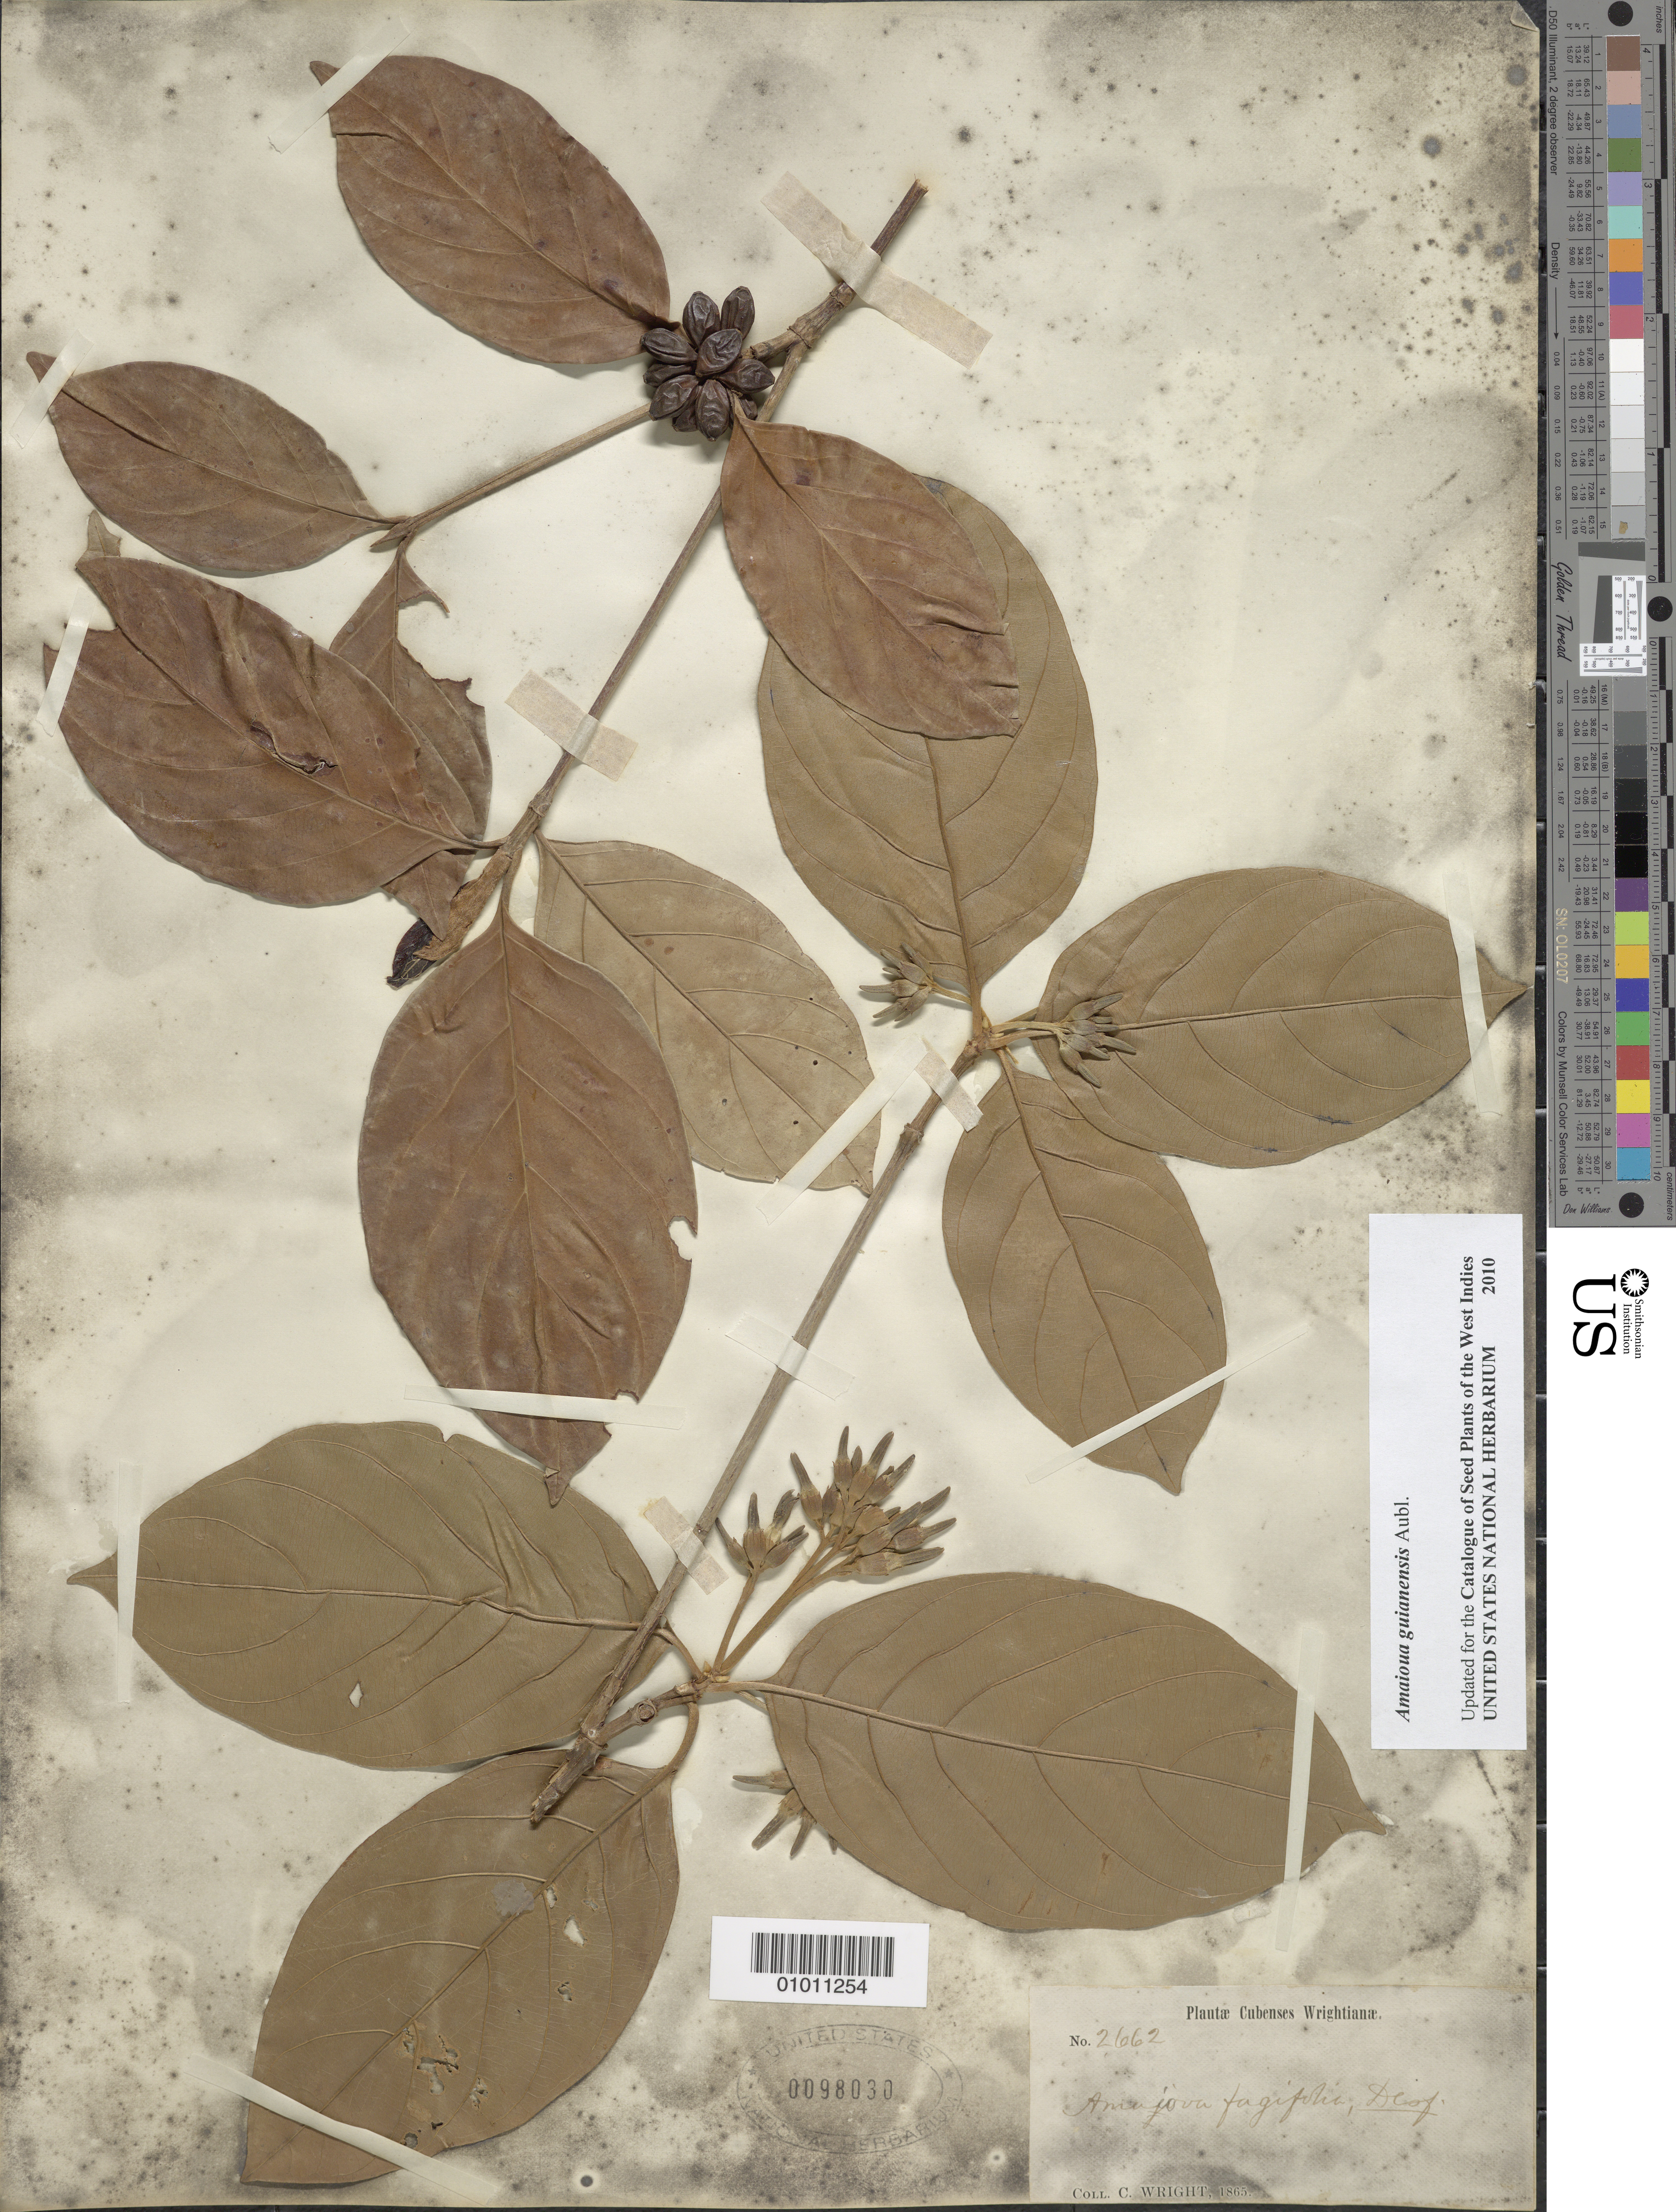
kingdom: Plantae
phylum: Tracheophyta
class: Magnoliopsida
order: Gentianales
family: Rubiaceae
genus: Amaioua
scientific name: Amaioua guianensis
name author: Aubl.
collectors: C. Wright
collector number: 2662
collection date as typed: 1865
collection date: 1865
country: Cuba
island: Cuba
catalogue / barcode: US 98030